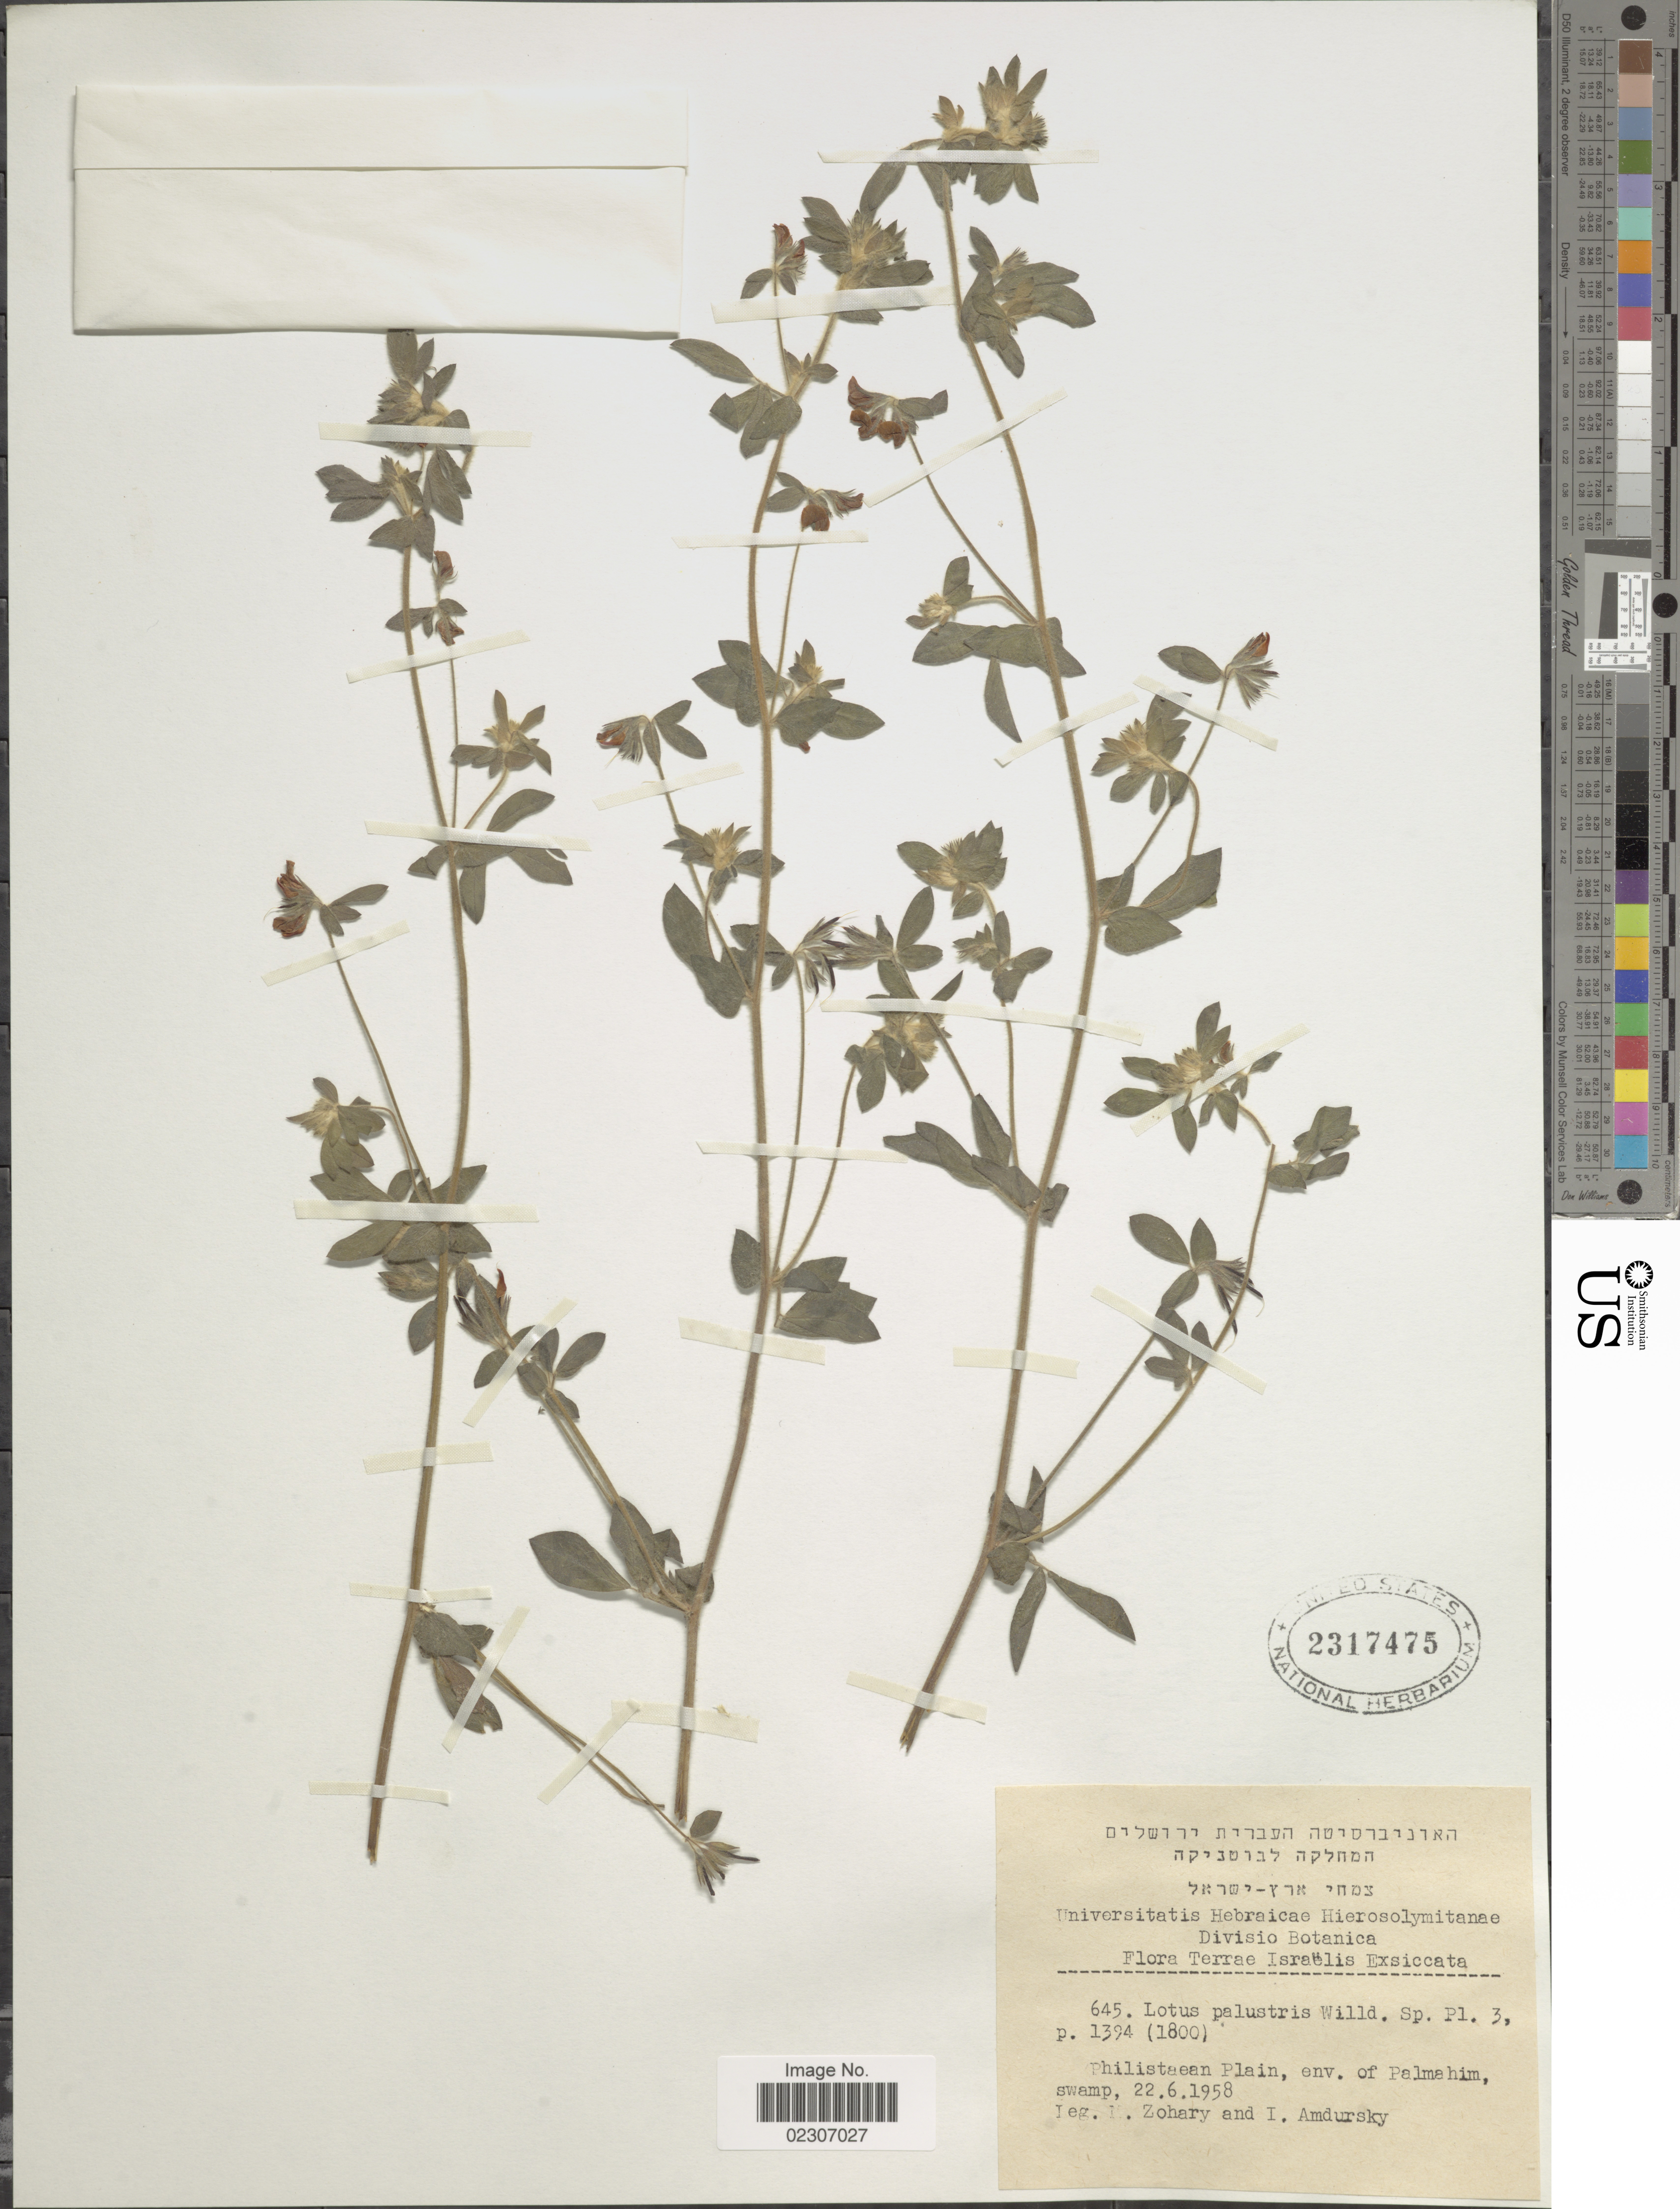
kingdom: Plantae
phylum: Tracheophyta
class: Magnoliopsida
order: Fabales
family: Fabaceae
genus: Lotus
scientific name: Lotus palustris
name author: Willd.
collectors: M. Zohary & I. Amdursky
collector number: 645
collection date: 1958-06-22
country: Israel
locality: Terrae Israelis, Philistaean Plain, env of Palmahim, swamp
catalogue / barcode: US 2317475